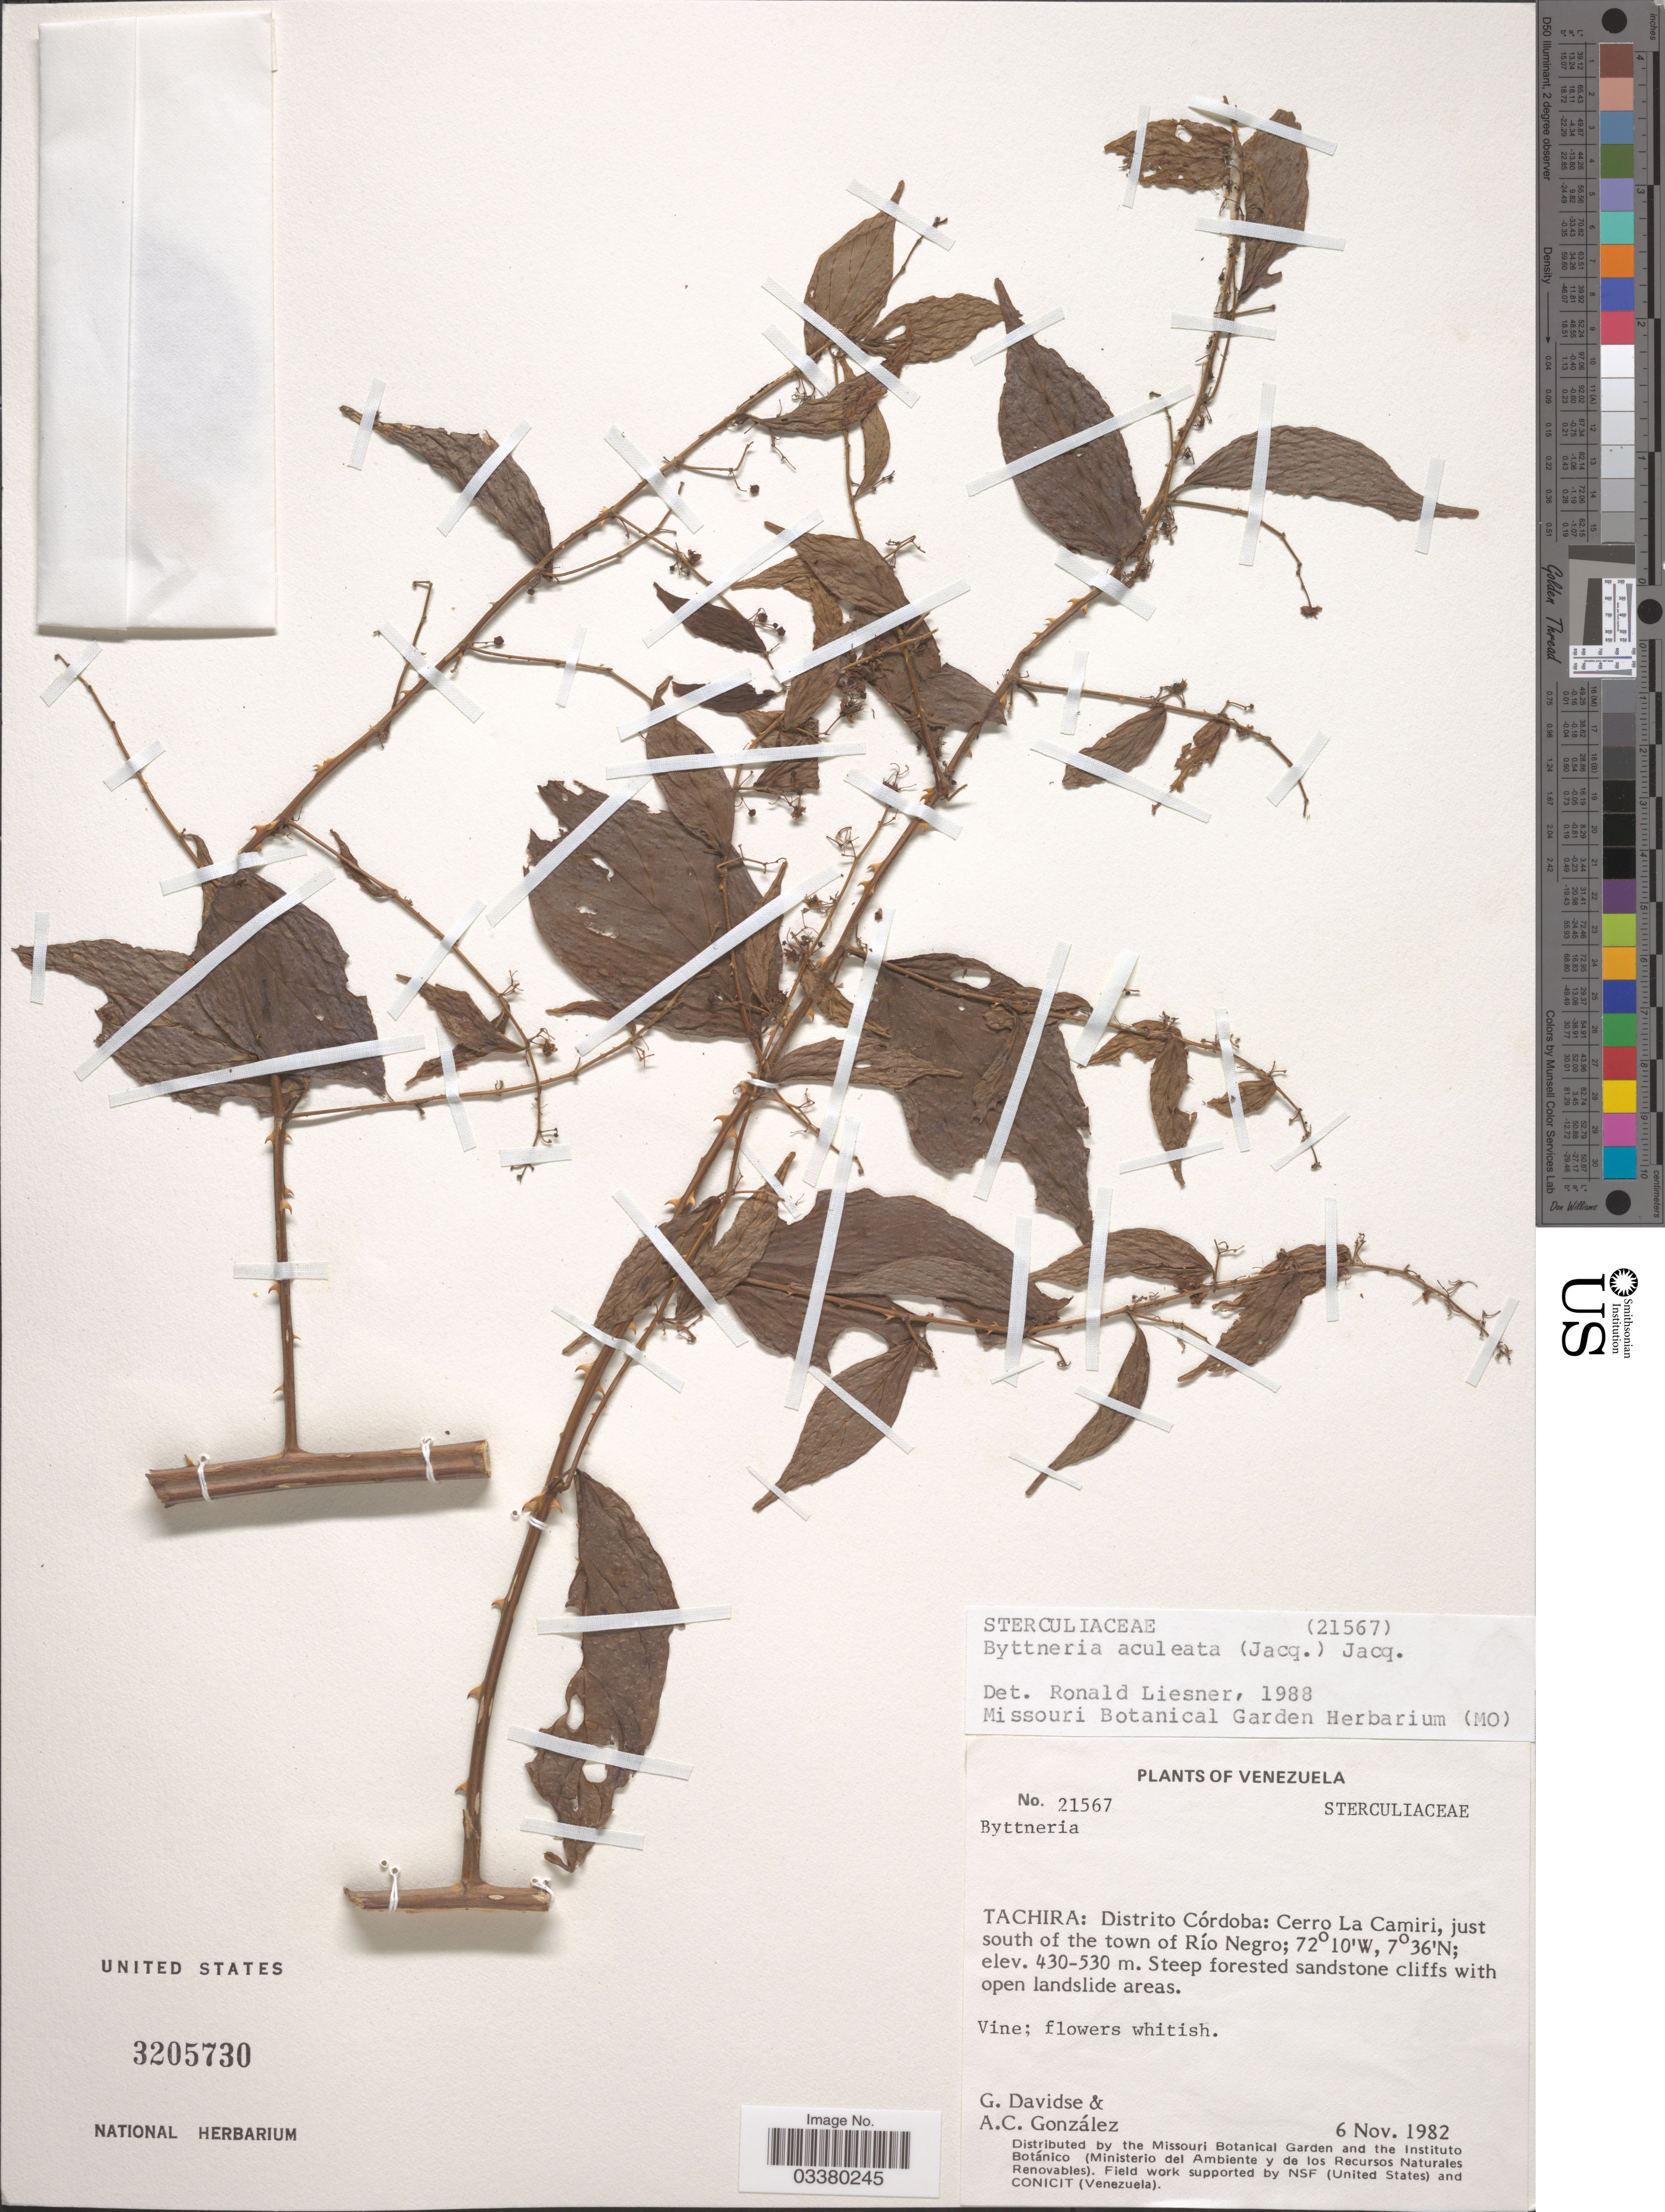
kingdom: Plantae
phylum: Tracheophyta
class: Magnoliopsida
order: Malvales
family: Malvaceae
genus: Byttneria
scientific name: Byttneria aculeata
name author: (Jacq.) Jacq.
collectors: G. Davidse & A. C. González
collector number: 21567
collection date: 1982-11-06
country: Venezuela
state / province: Tachira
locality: Distrito Córdoba: Cerro La Camiri, just south of the town of Río Negro.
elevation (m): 430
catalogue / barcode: US 3205730